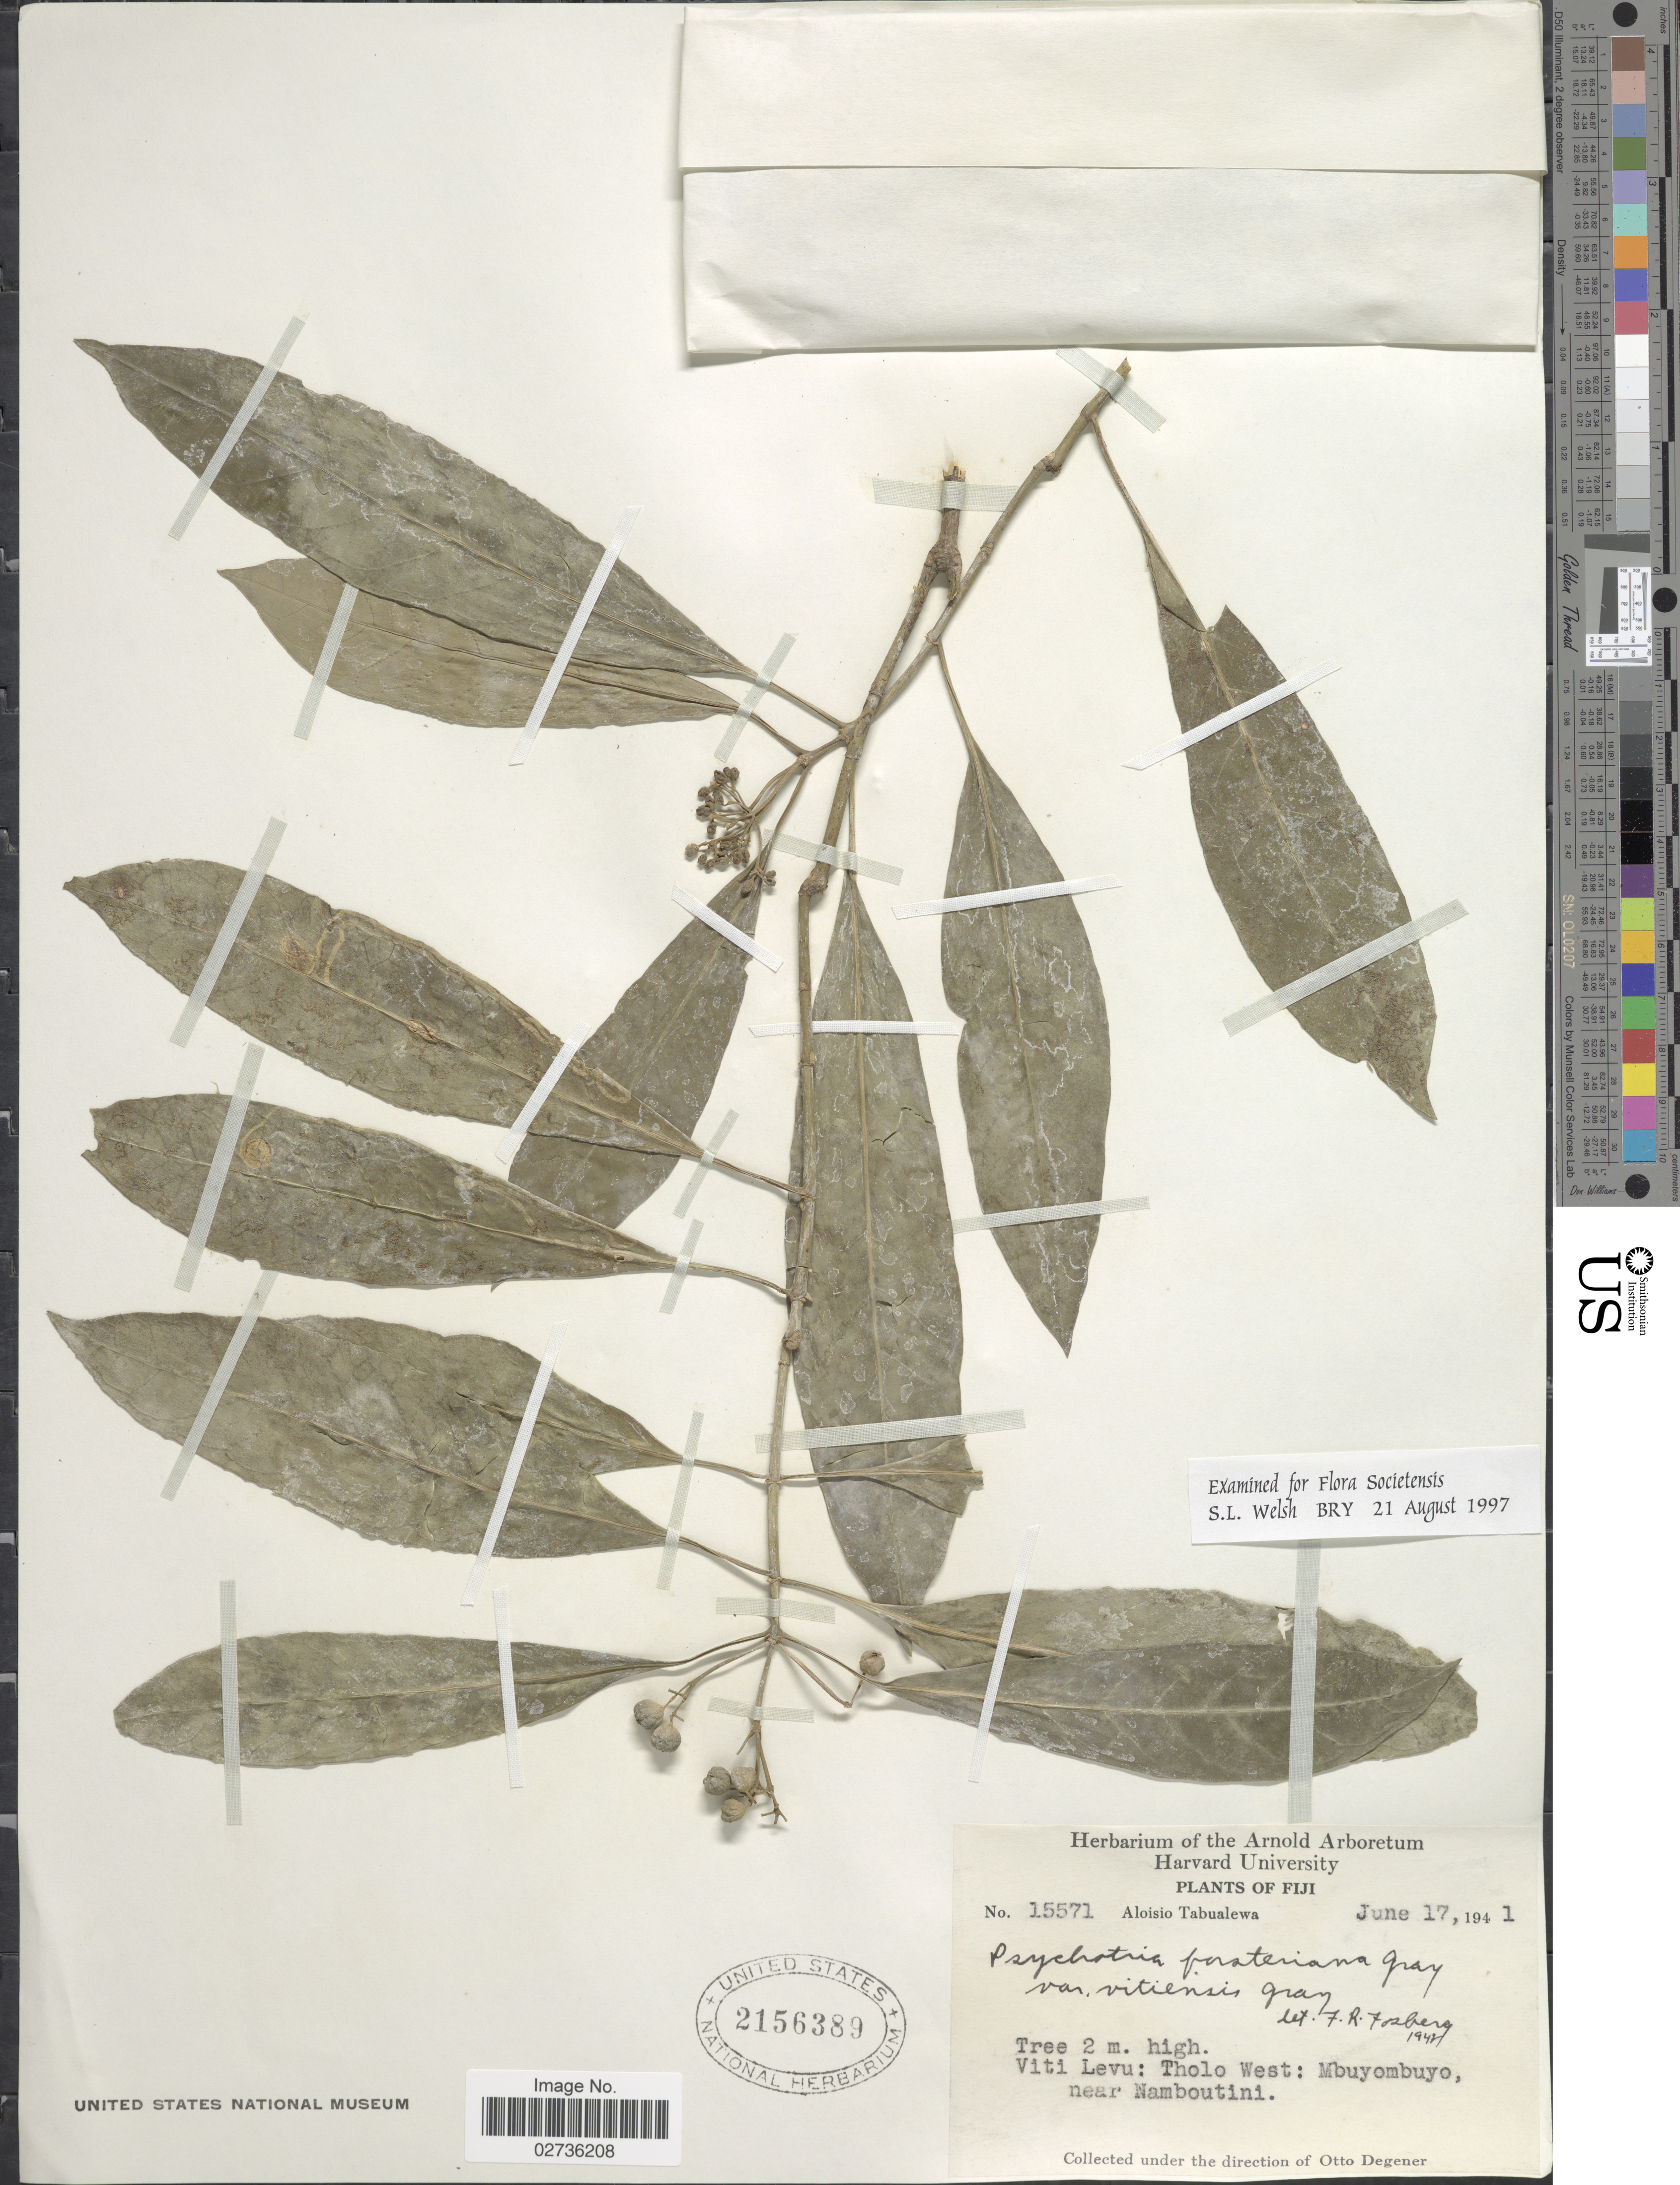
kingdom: Plantae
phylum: Tracheophyta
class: Magnoliopsida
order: Gentianales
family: Rubiaceae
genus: Psychotria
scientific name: Psychotria forsteriana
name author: A. Gray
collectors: A. Tabualewa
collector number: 15571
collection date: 1941-06-17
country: Fiji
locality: Viti Levu: Tholo West: Mbuyombuyo, near Namboutini.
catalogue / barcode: US 2156389